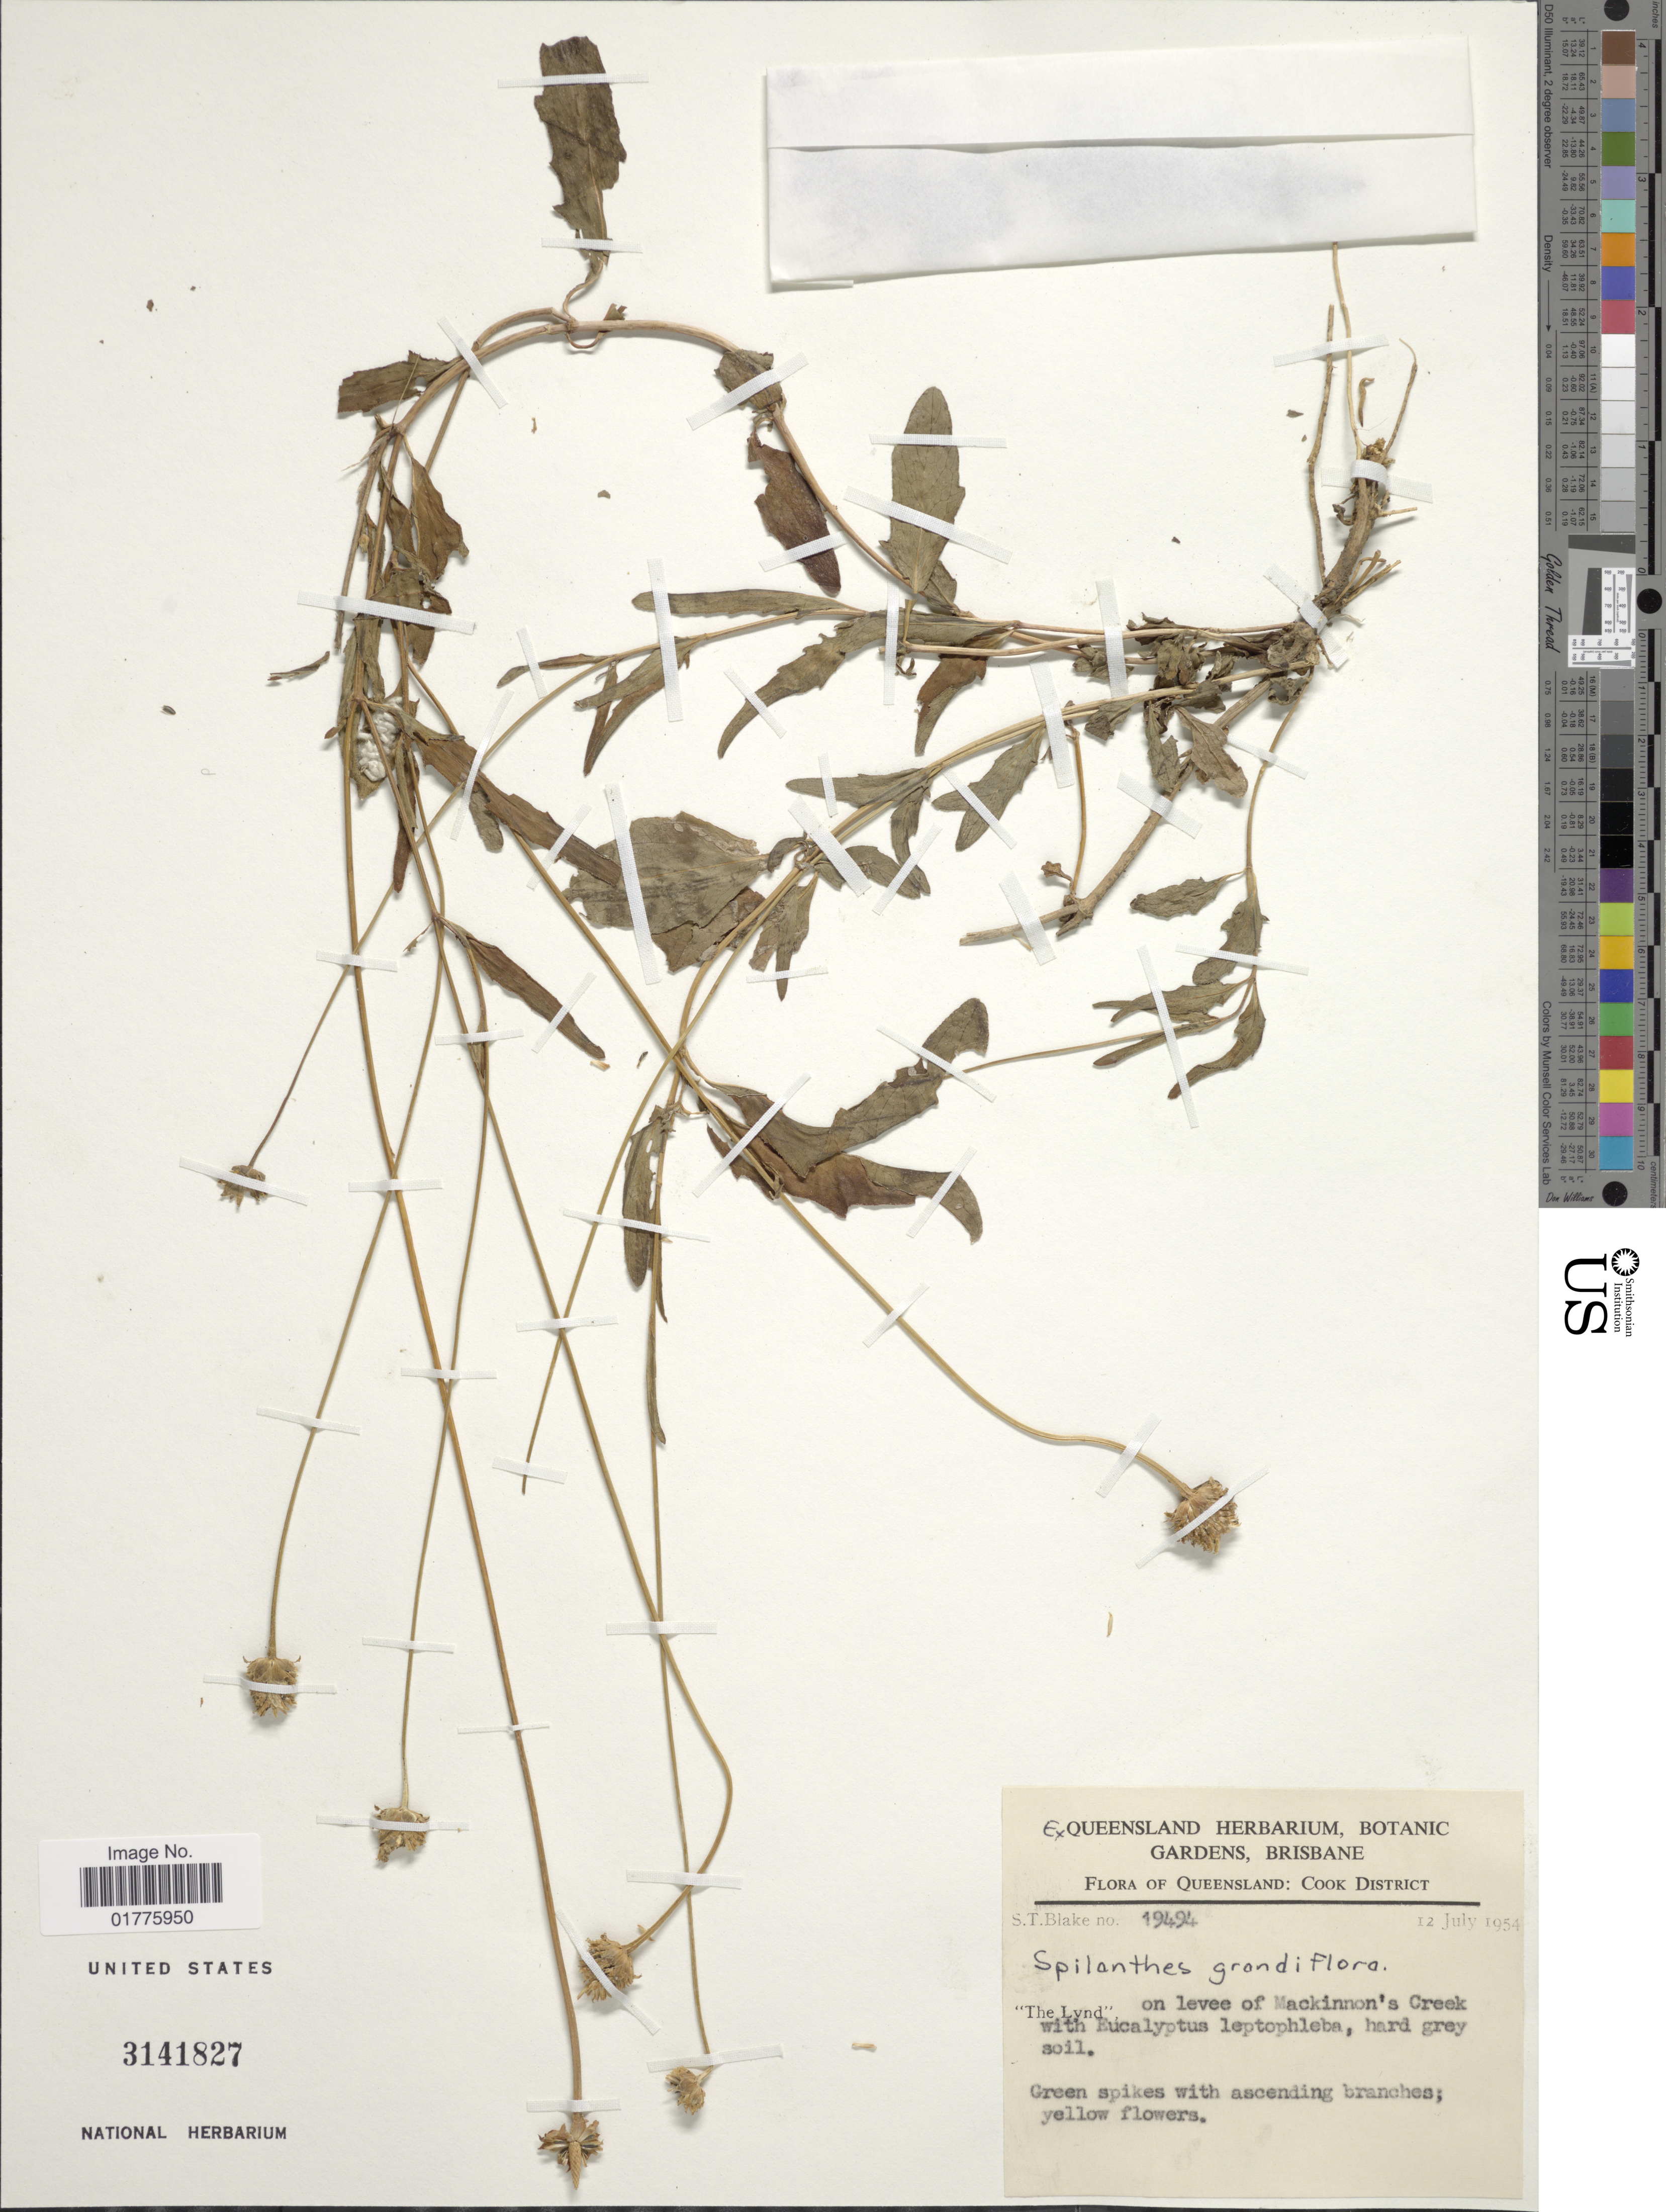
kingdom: Plantae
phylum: Tracheophyta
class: Magnoliopsida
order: Asterales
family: Asteraceae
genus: Acmella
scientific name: Acmella grandiflora var. brachyglossa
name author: (Benth.) R.K. Jansen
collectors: S. T. Blake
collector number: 19494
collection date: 1954-07-12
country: Australia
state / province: Queensland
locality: Cook District, "The Lynd", on levee of Mackinnon's Creek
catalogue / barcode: US 3141827